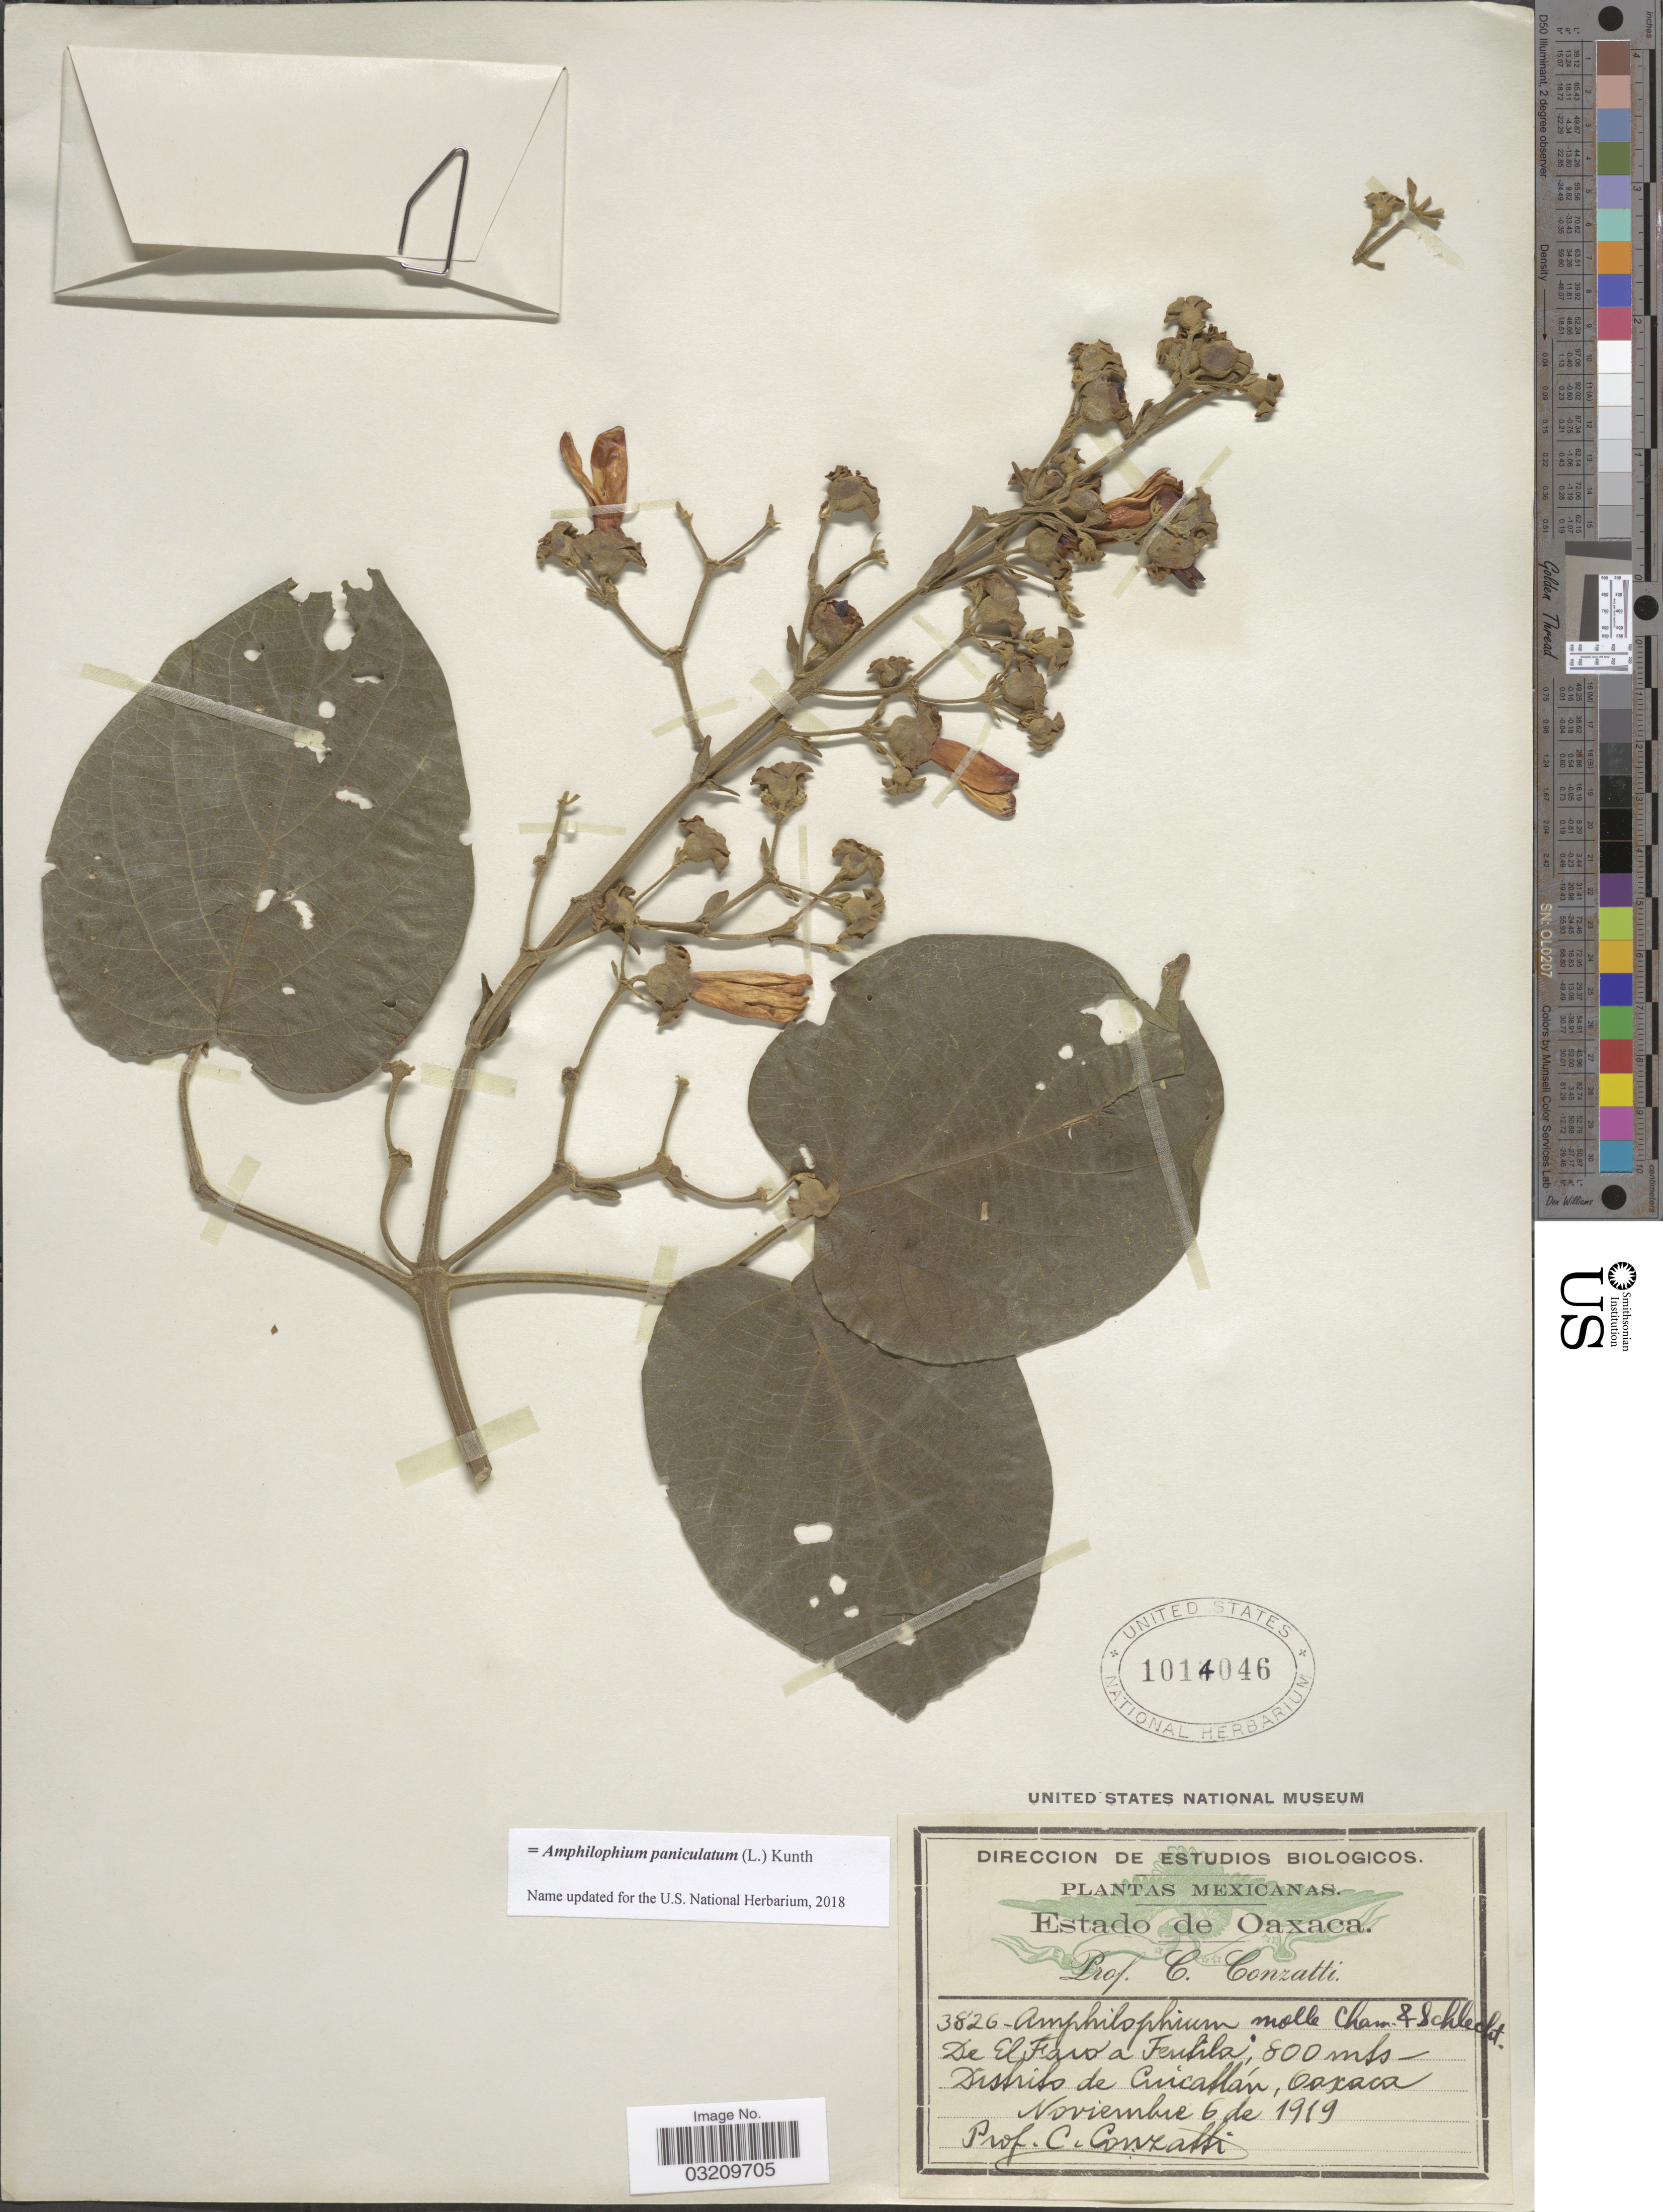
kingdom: Plantae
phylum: Tracheophyta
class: Magnoliopsida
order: Lamiales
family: Bignoniaceae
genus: Amphilophium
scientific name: Amphilophium paniculatum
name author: (L.) Kunth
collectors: C. Conzatti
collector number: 3826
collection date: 1919-11-06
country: Mexico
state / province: Oaxaca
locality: De El Faro a Teutila. Distrito de Cuicatlán.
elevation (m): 800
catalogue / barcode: US 1014046